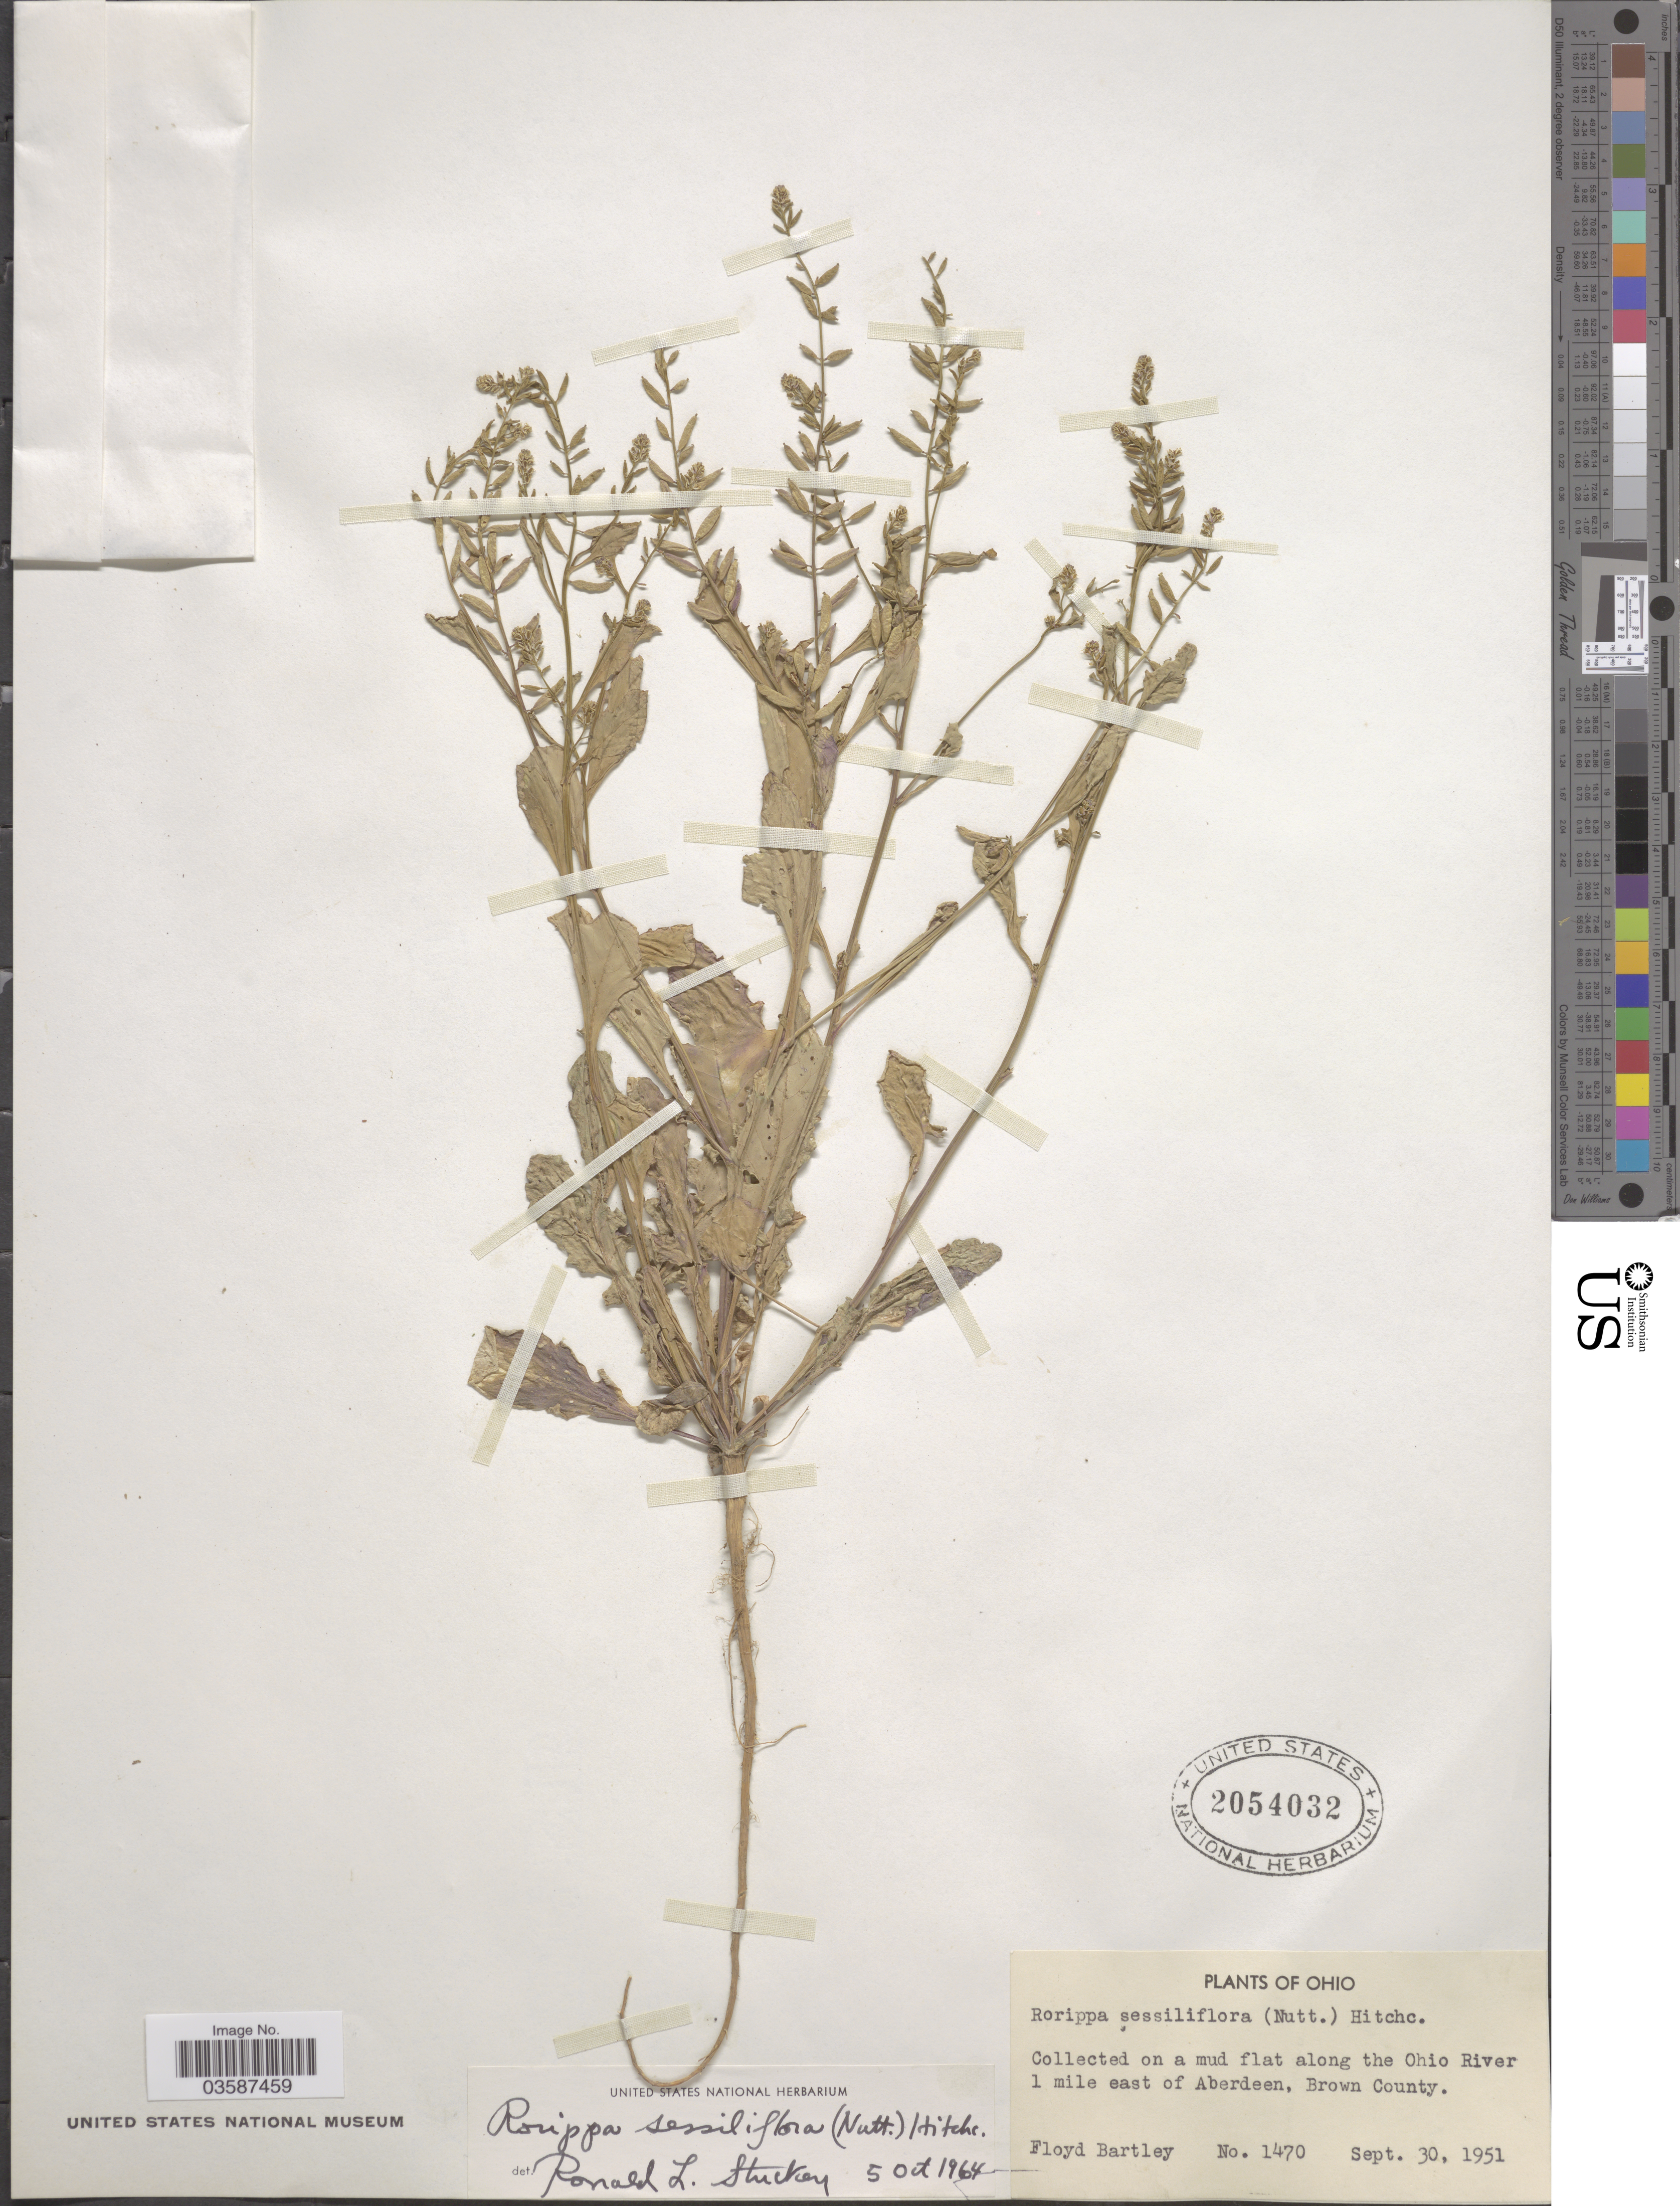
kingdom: Plantae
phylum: Tracheophyta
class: Magnoliopsida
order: Brassicales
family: Brassicaceae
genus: Rorippa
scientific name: Rorippa sessiliflora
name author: (Nutt.) Hitchc.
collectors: F. Bartley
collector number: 1470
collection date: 1951-09-30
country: United States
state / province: Ohio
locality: Collected on a mud flat along the Ohio River 1 mile east of Aberdeen, Brown County.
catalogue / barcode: US 2054032